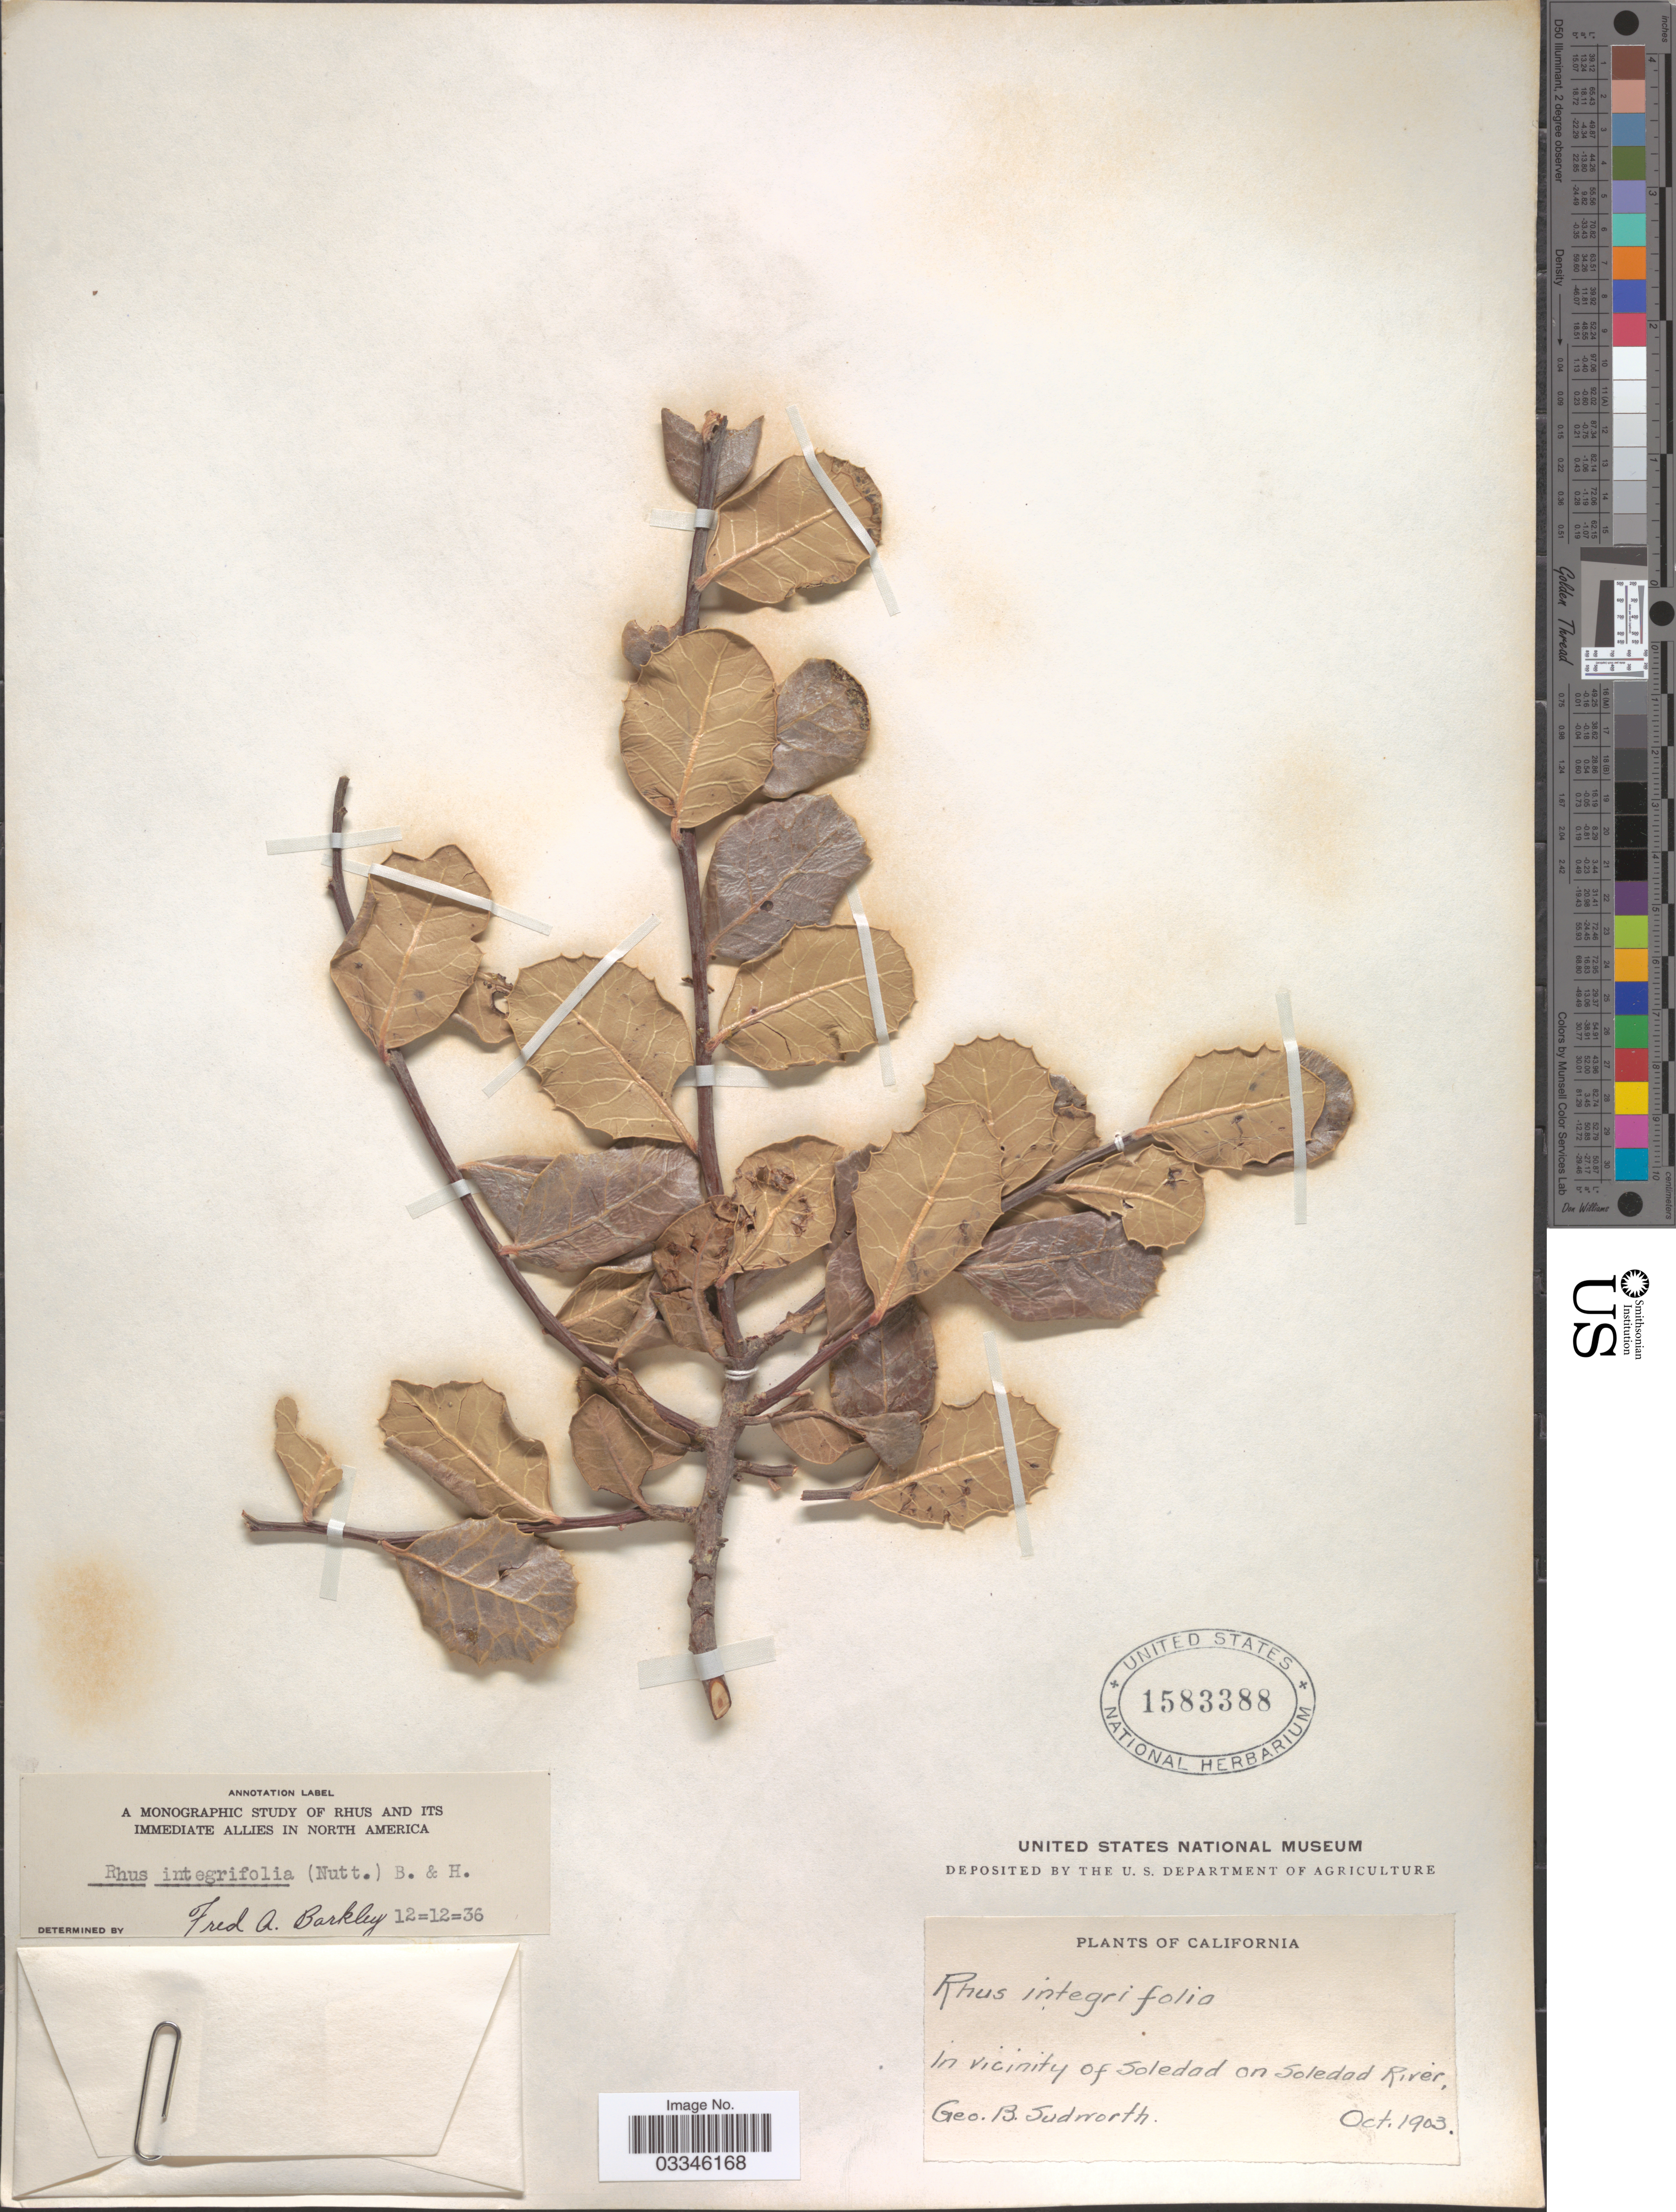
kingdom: Plantae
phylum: Tracheophyta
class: Magnoliopsida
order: Sapindales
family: Anacardiaceae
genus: Rhus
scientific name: Rhus integrifolia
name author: (Nutt.) Benth. & Hook. f. ex W.H. Brewer & S. Watson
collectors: G. B. Sudworth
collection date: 1903-10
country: United States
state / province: California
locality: In vicinity of Soledad on Soledad River.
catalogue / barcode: US 1583388